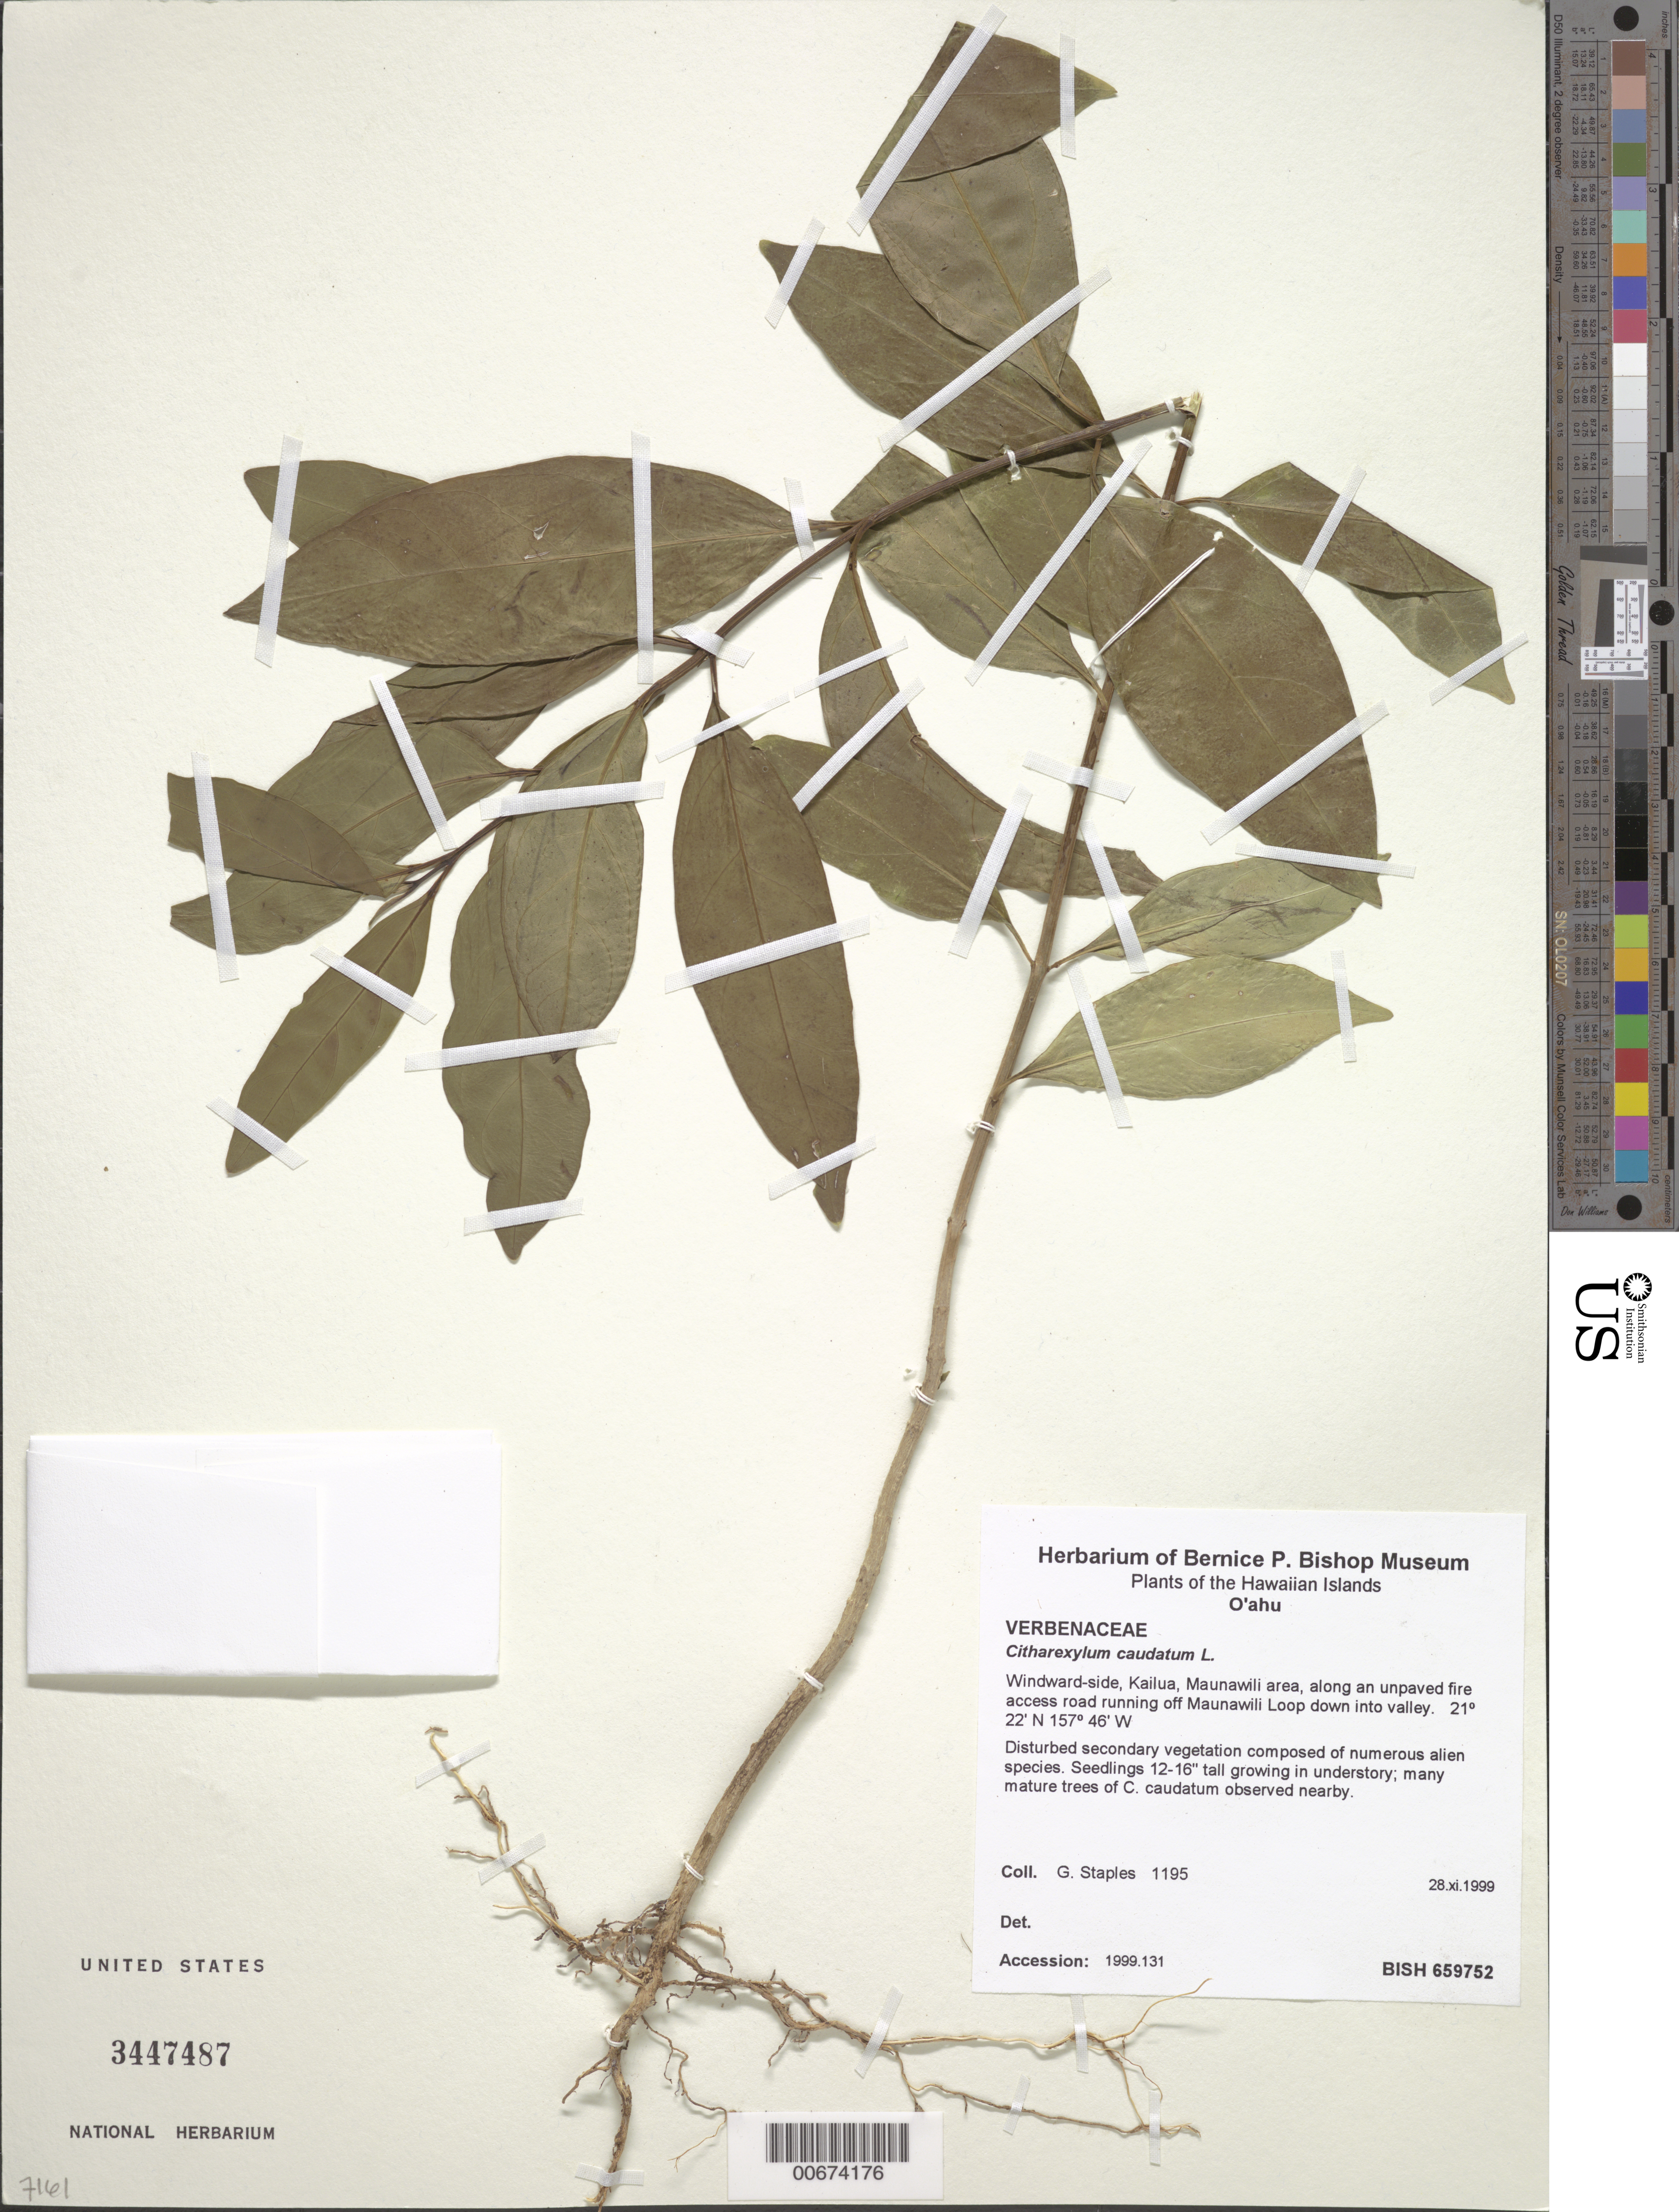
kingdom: Plantae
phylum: Tracheophyta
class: Magnoliopsida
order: Lamiales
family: Verbenaceae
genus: Citharexylum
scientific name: Citharexylum caudatum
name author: L.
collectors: G. Staples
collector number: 1195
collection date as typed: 28 Nov 1999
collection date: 1999-11-28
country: United States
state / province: Hawaii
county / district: Honolulu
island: Oahu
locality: Windward-side Kailua, Maunawili area, along an unpaved fire access road running of Maunawili Loop down into valley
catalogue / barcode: US 3447487